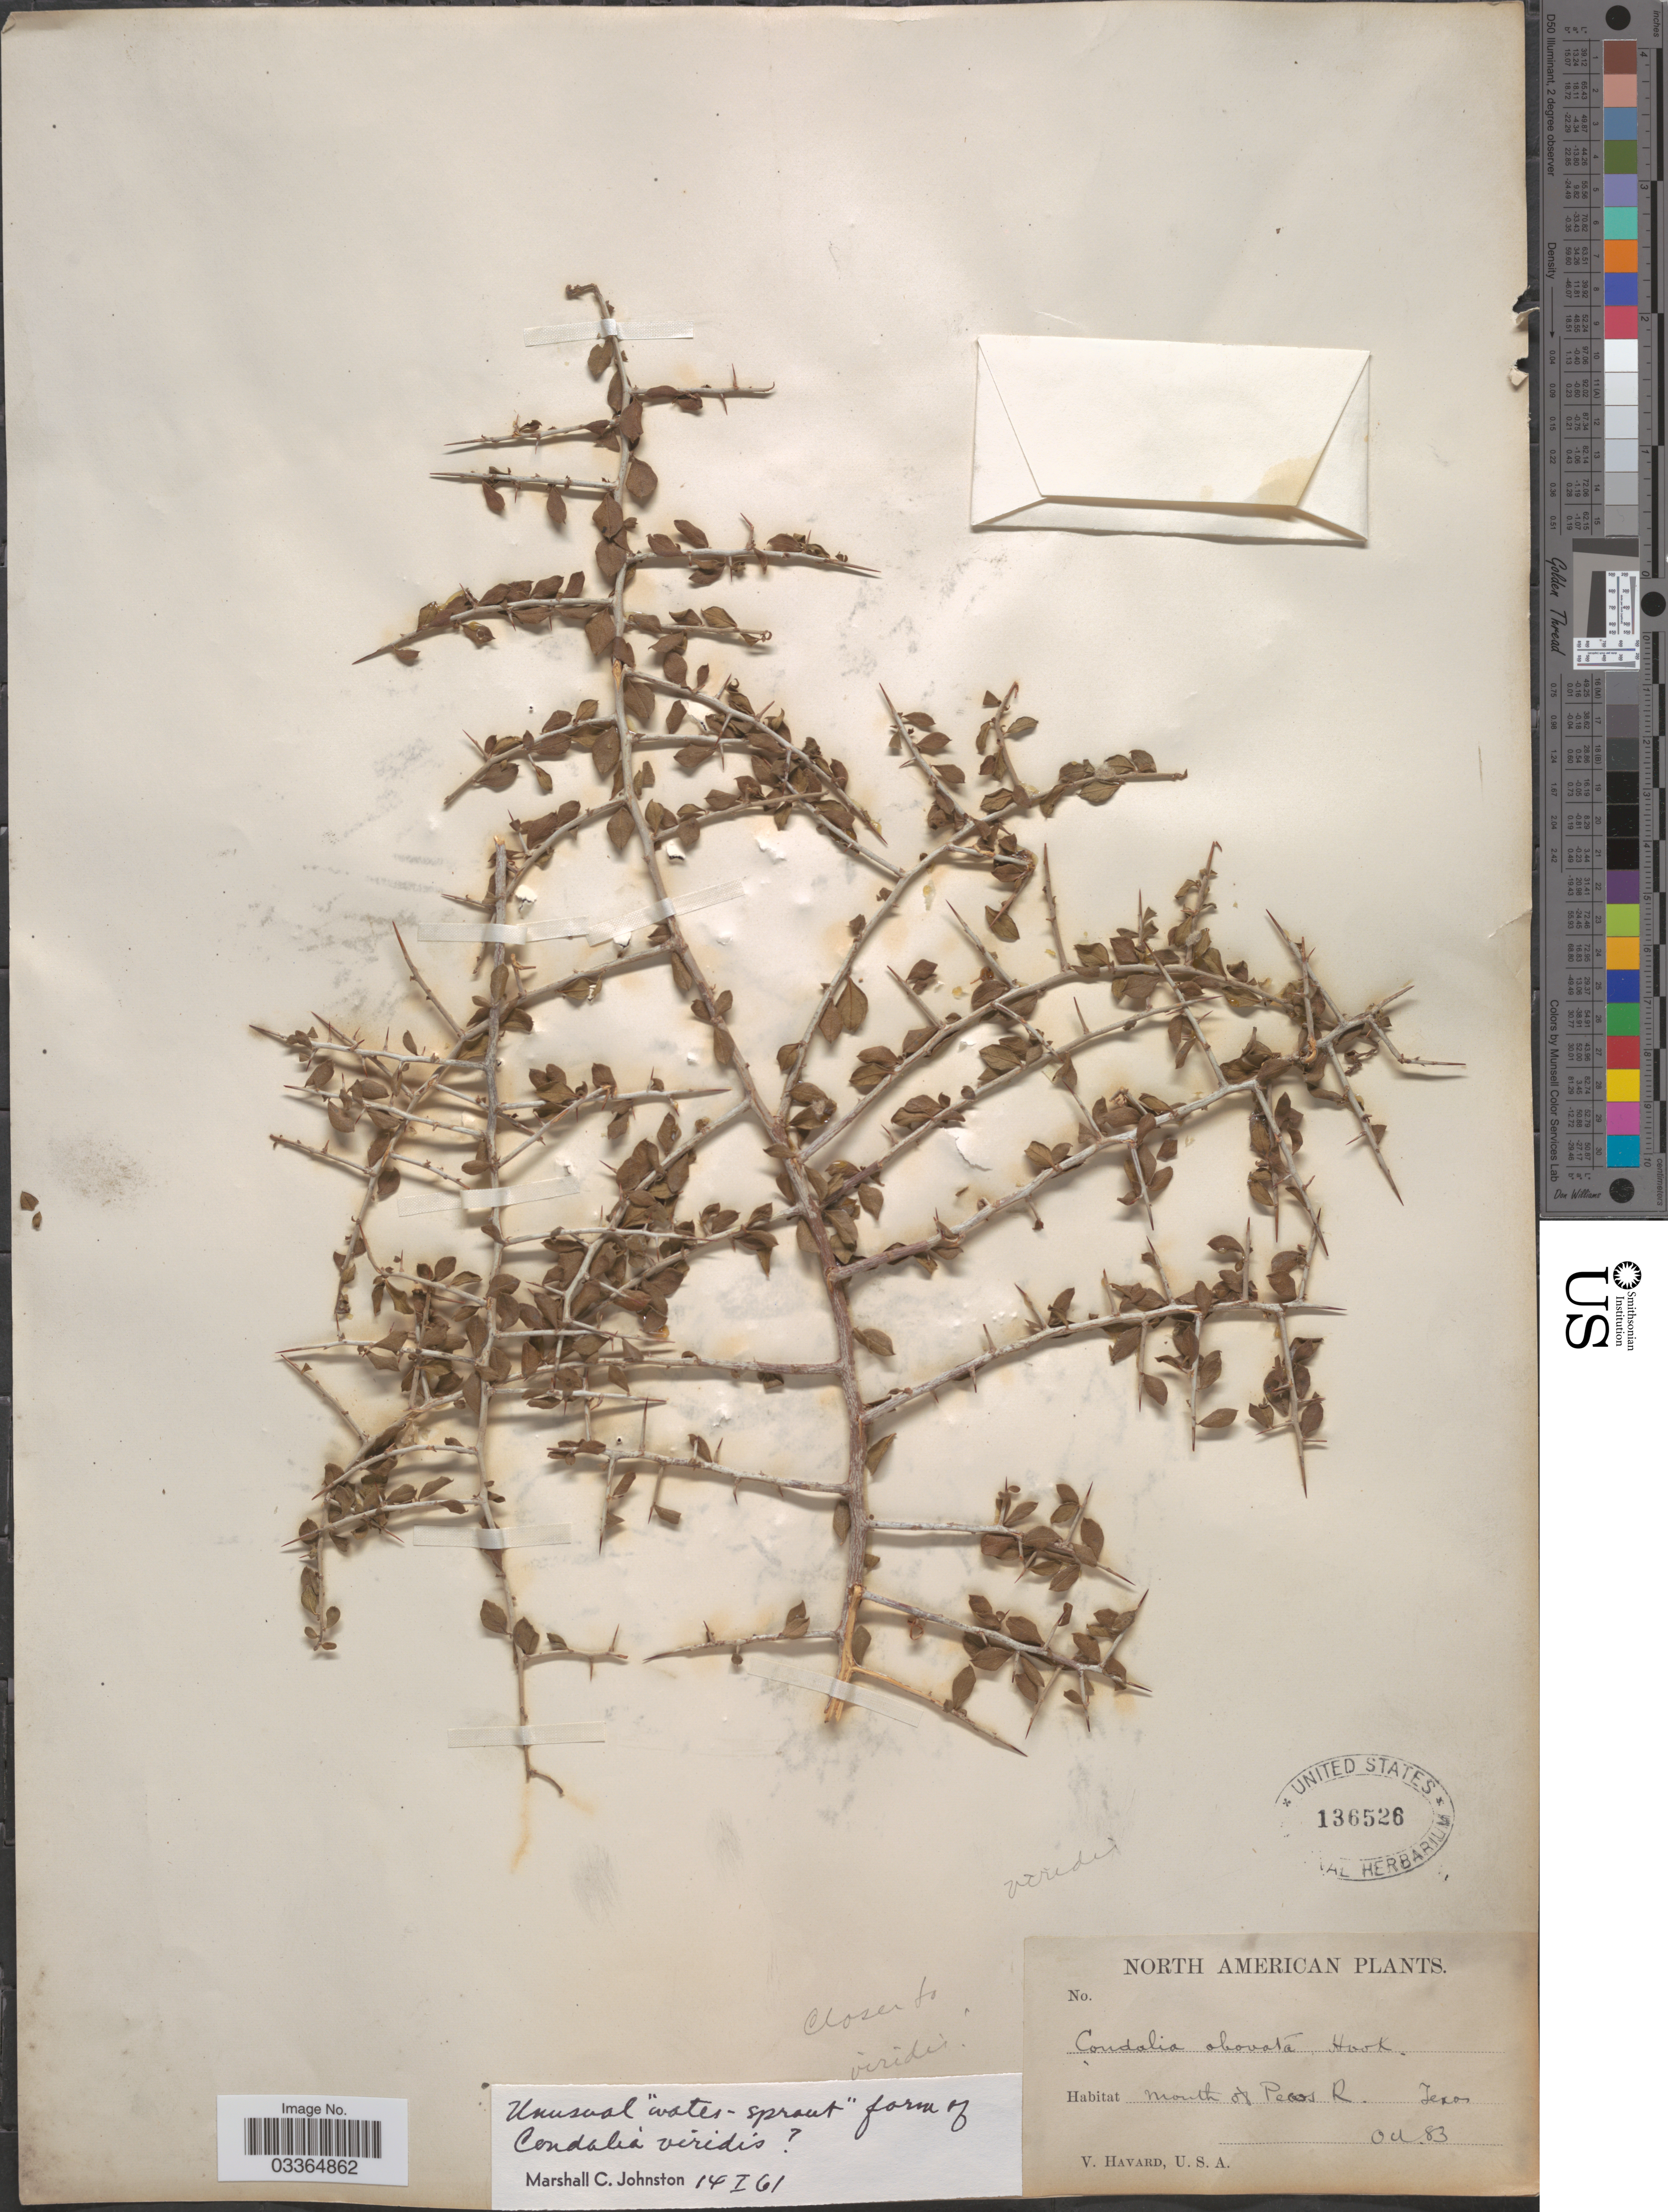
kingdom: Plantae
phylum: Tracheophyta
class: Magnoliopsida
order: Rosales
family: Rhamnaceae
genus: Condalia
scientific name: Condalia viridis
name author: I.M. Johnst.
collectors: V. Havard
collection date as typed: Transcribed d/m/y: /10/83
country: United States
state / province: Texas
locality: Mouth of Pecos R.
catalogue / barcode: US 136526